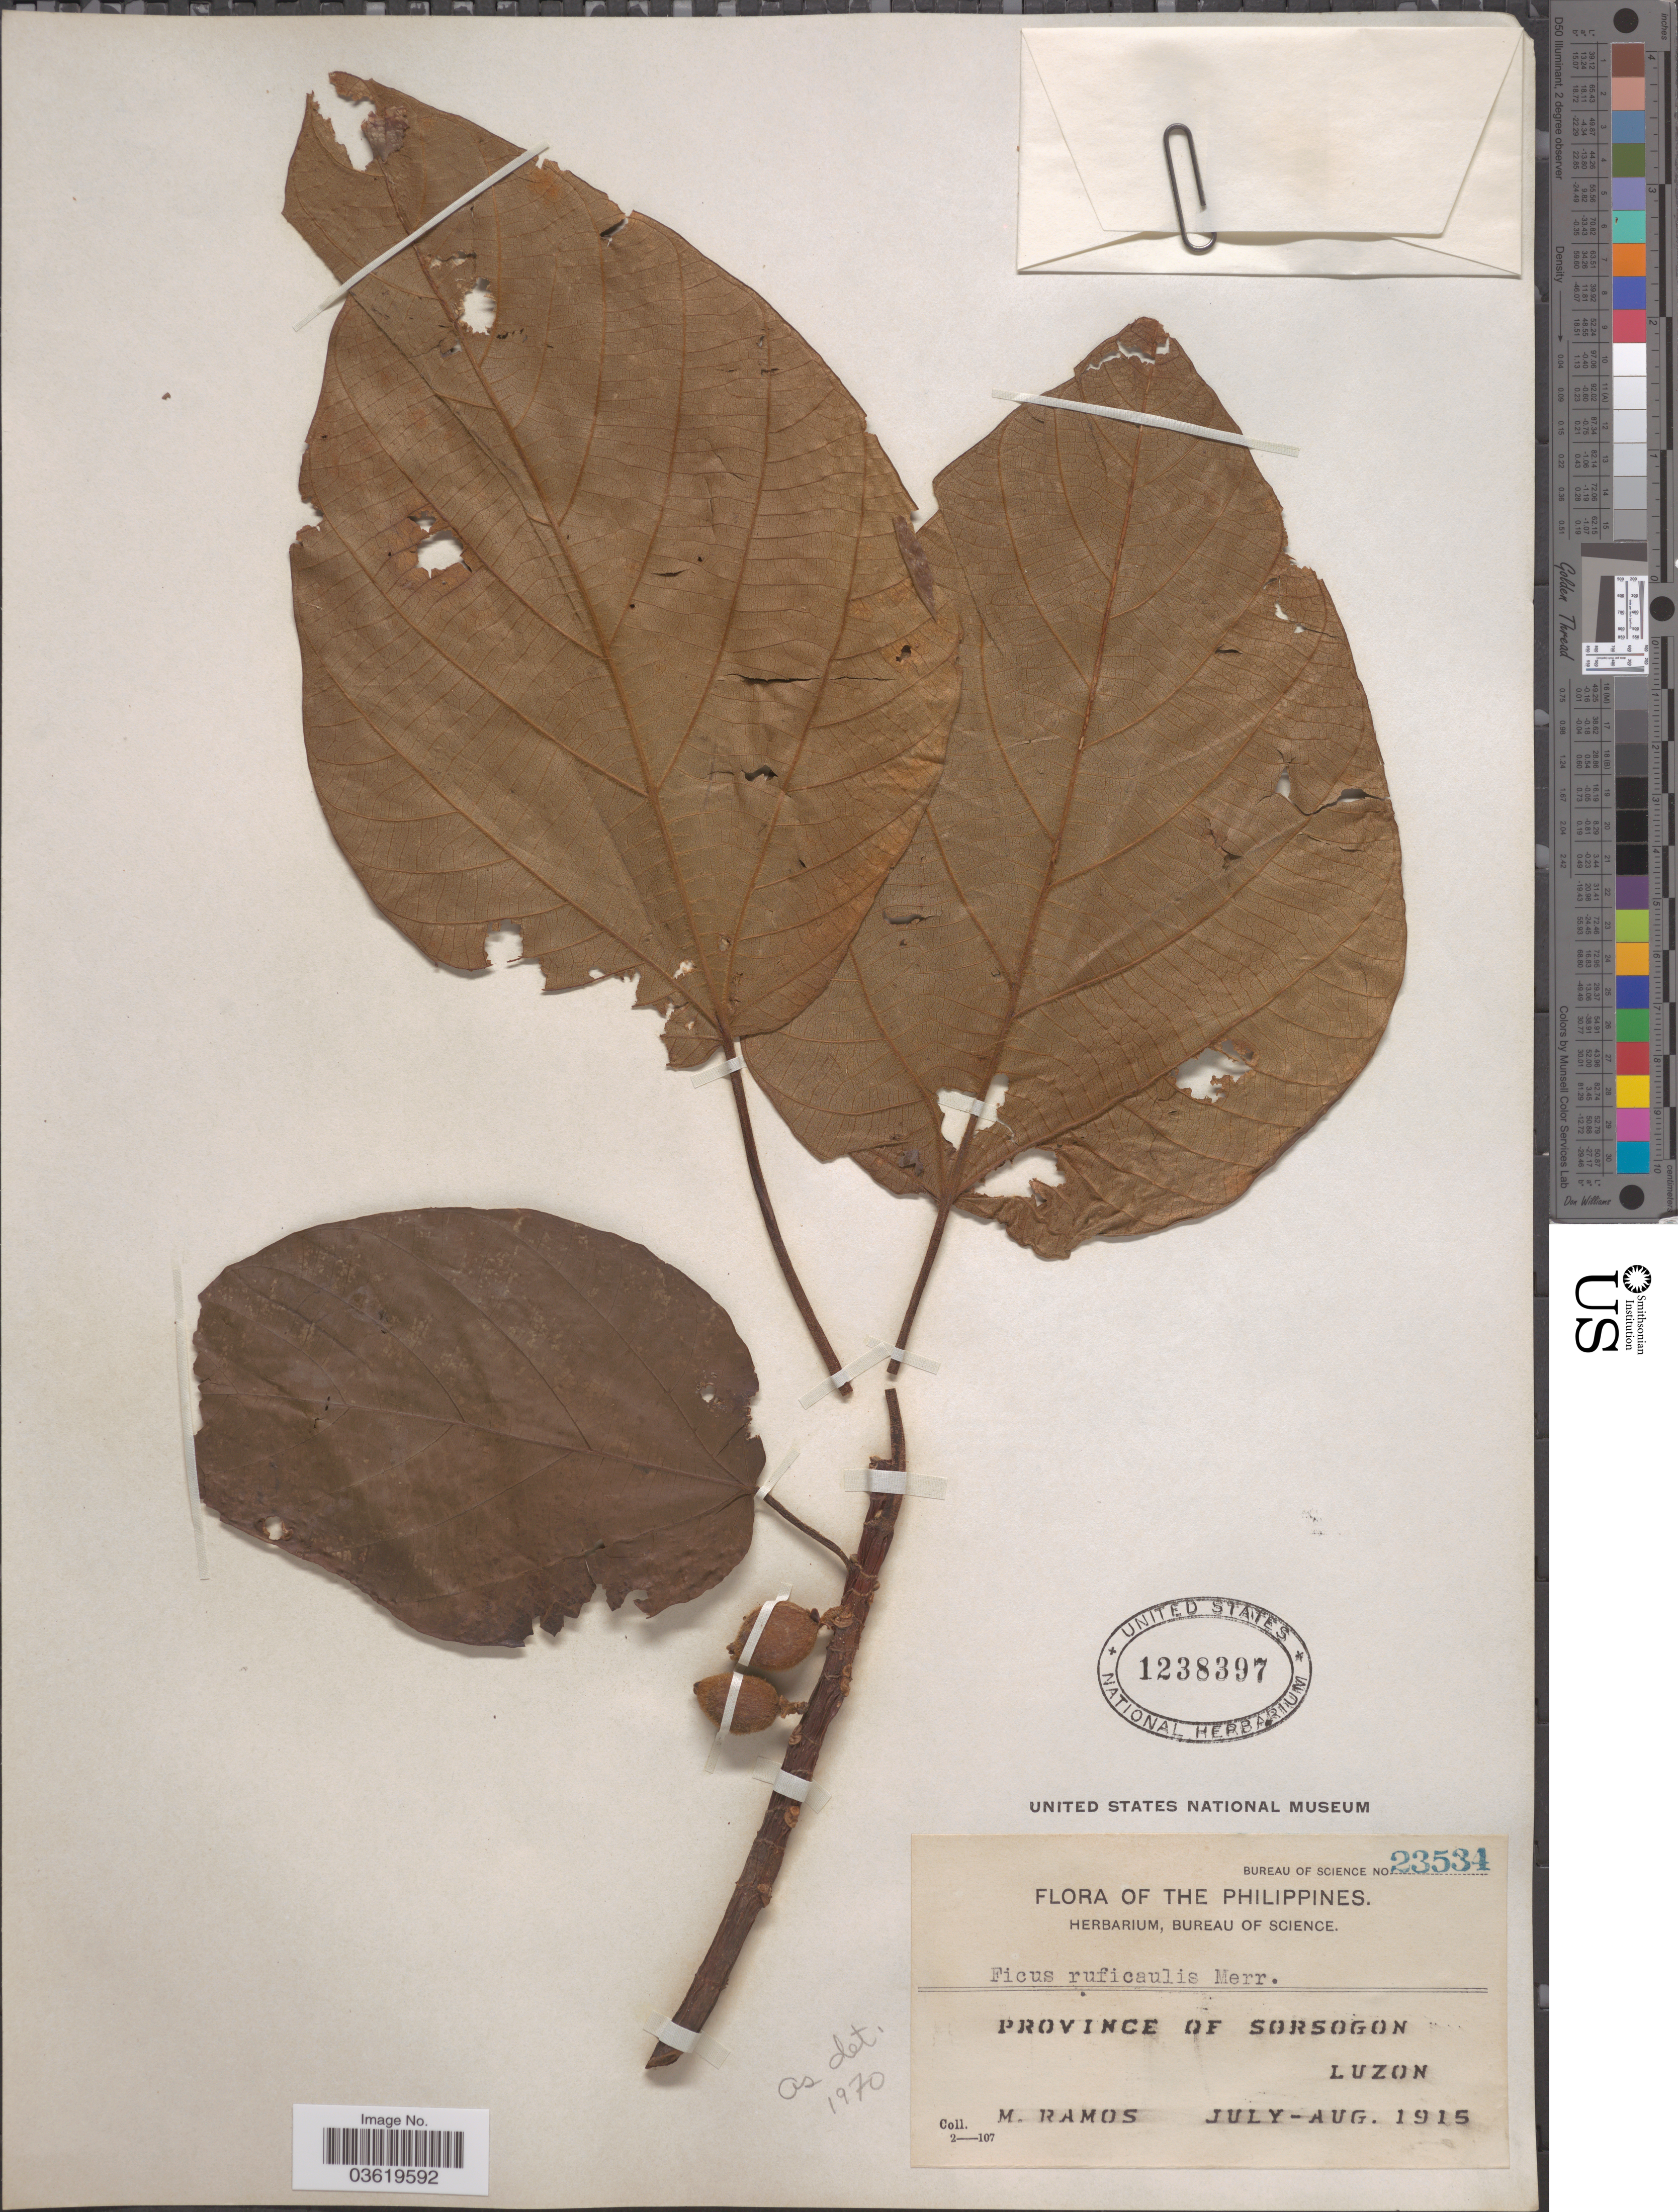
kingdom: Plantae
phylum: Tracheophyta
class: Magnoliopsida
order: Rosales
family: Moraceae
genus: Ficus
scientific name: Ficus ruficaulis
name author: Merr.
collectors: M. Ramos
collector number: Bureau of Science 23534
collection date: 1915-07/1915-08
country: Philippines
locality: Province of Sorsogon. Luzon.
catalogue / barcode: US 1238397